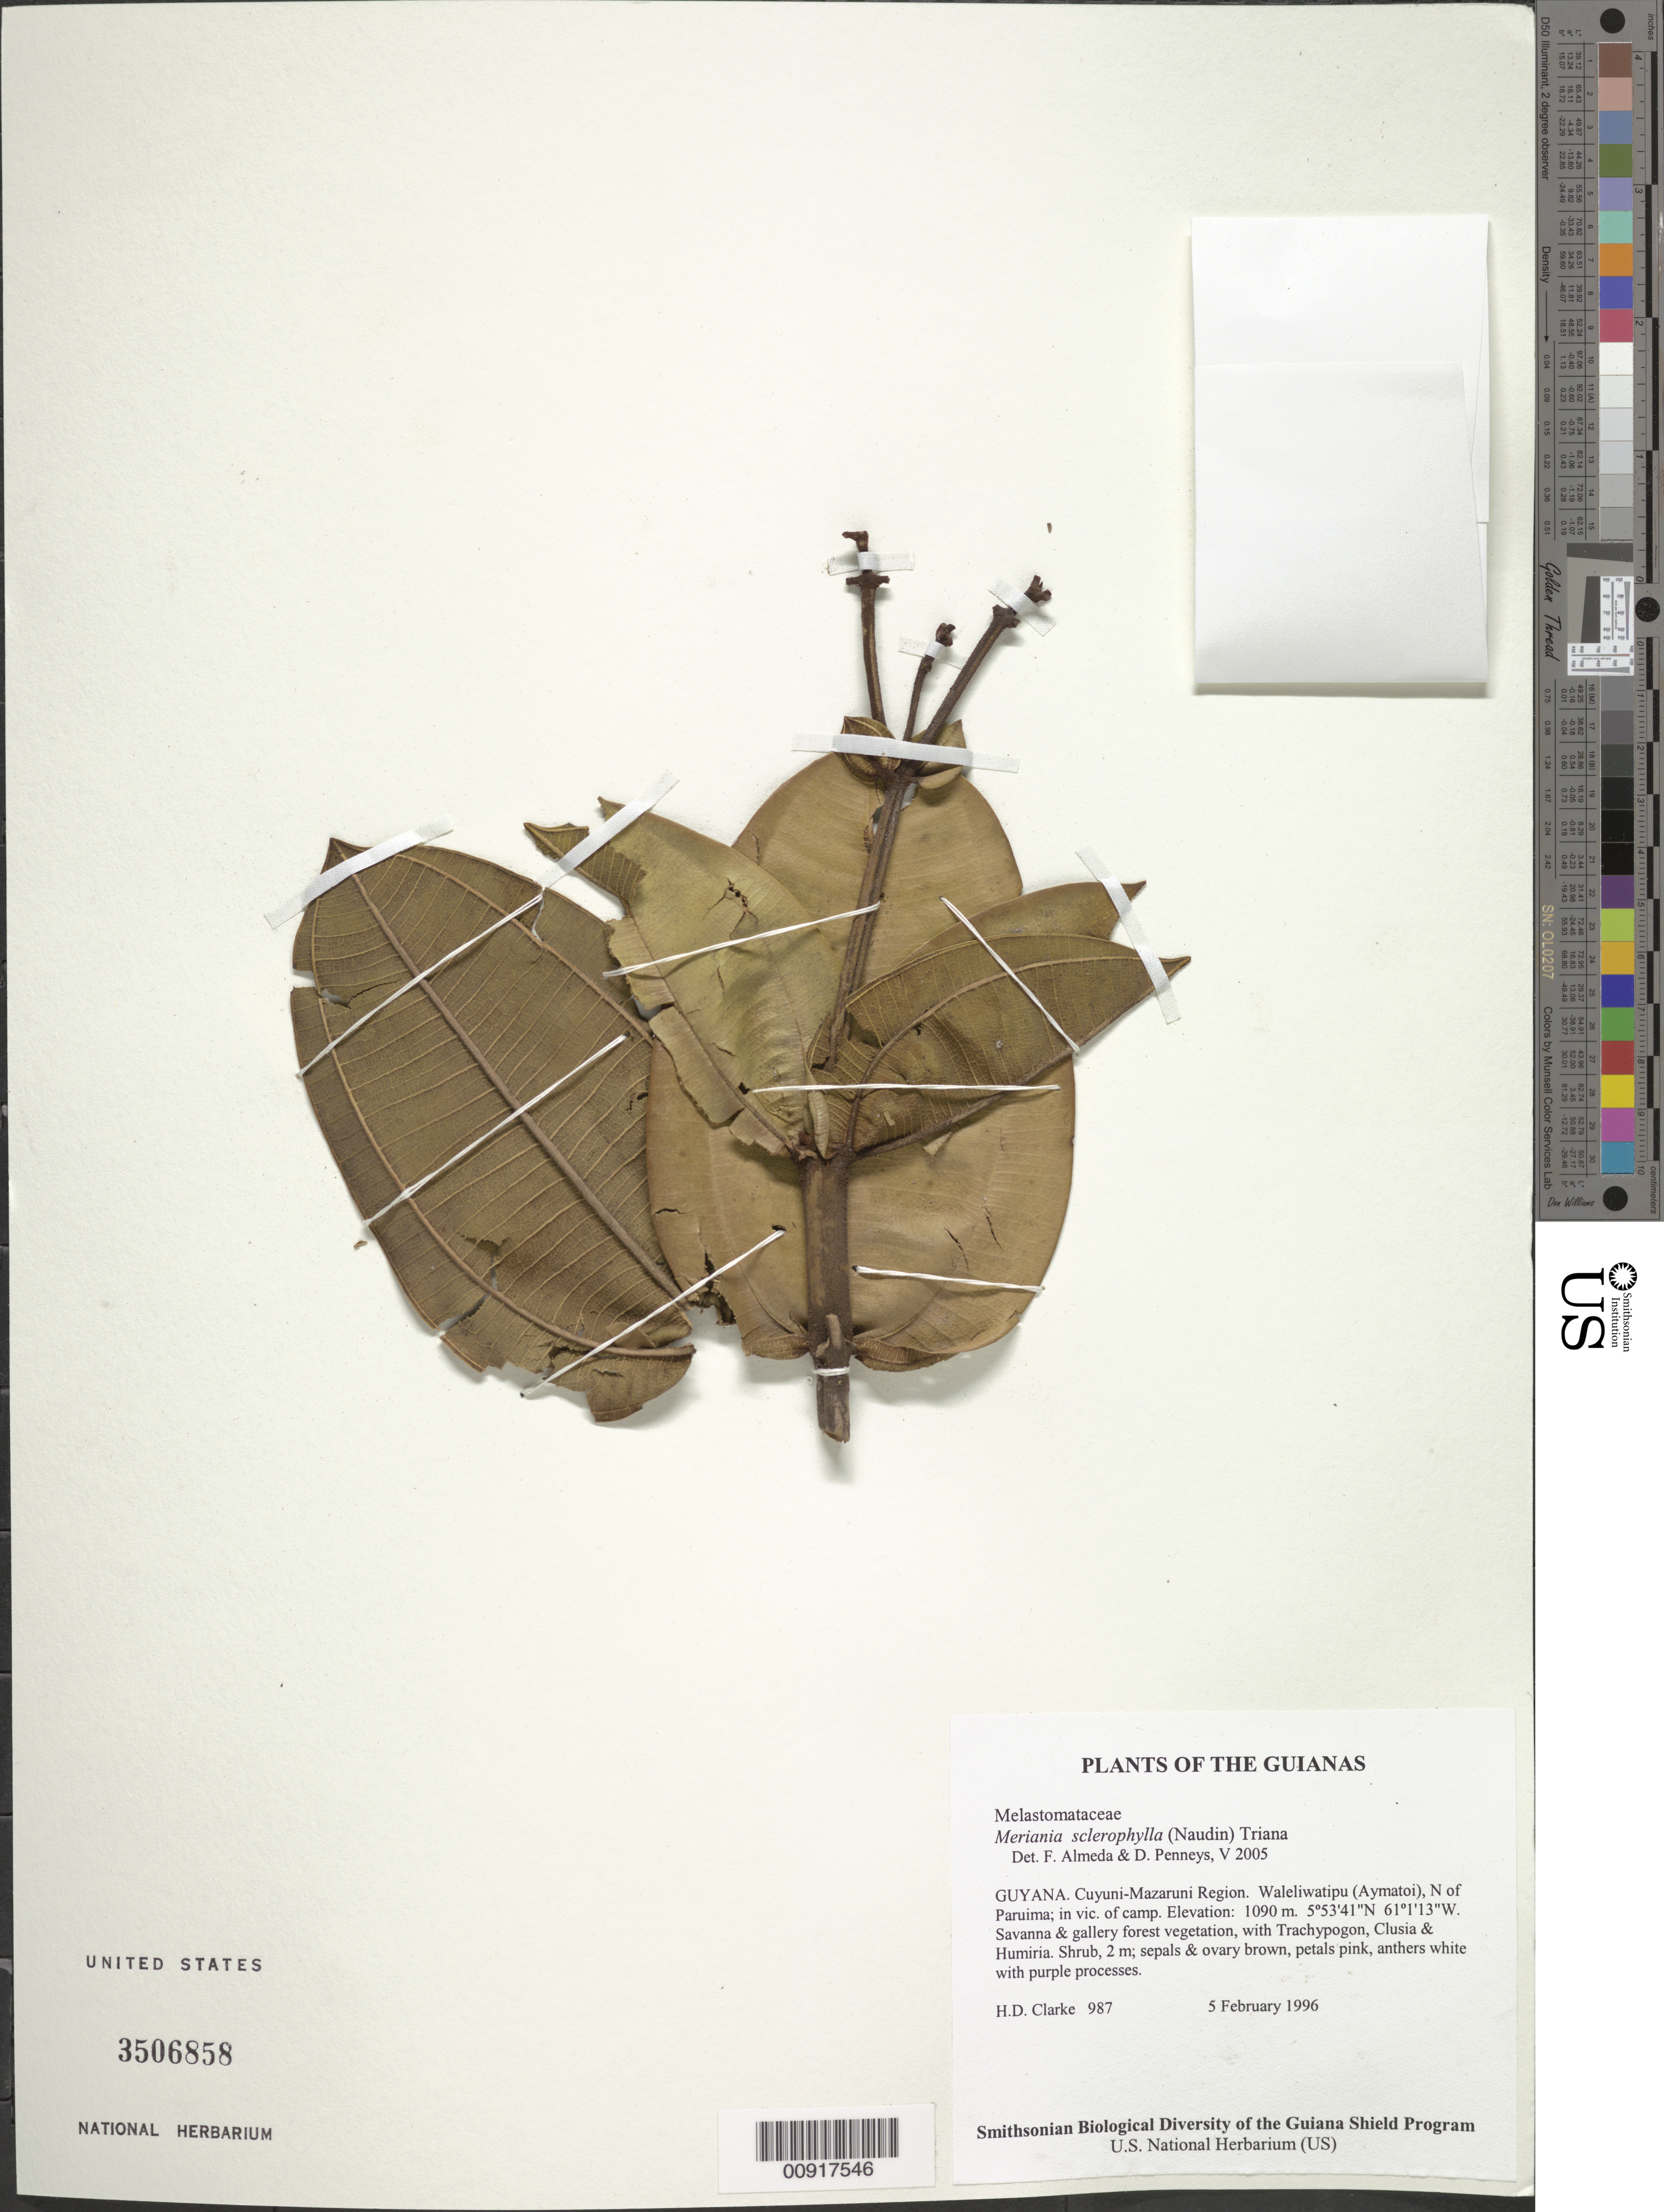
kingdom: Plantae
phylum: Tracheophyta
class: Magnoliopsida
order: Myrtales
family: Melastomataceae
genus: Meriania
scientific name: Meriania sclerophylla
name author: Triana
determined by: Almeda, F.; Penneys, D. S.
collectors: H. D. Clarke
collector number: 987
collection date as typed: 5 February 1996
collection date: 1996-02-05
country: Guyana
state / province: Cuyuni-Mazaruni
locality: Waleliwatipu (Aymatoi), N of Paruima; in vic. of camp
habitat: Savanna & gallery forest vegetation, with Trachypogon, Clusia & Humiria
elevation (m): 1090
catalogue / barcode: US 3506858